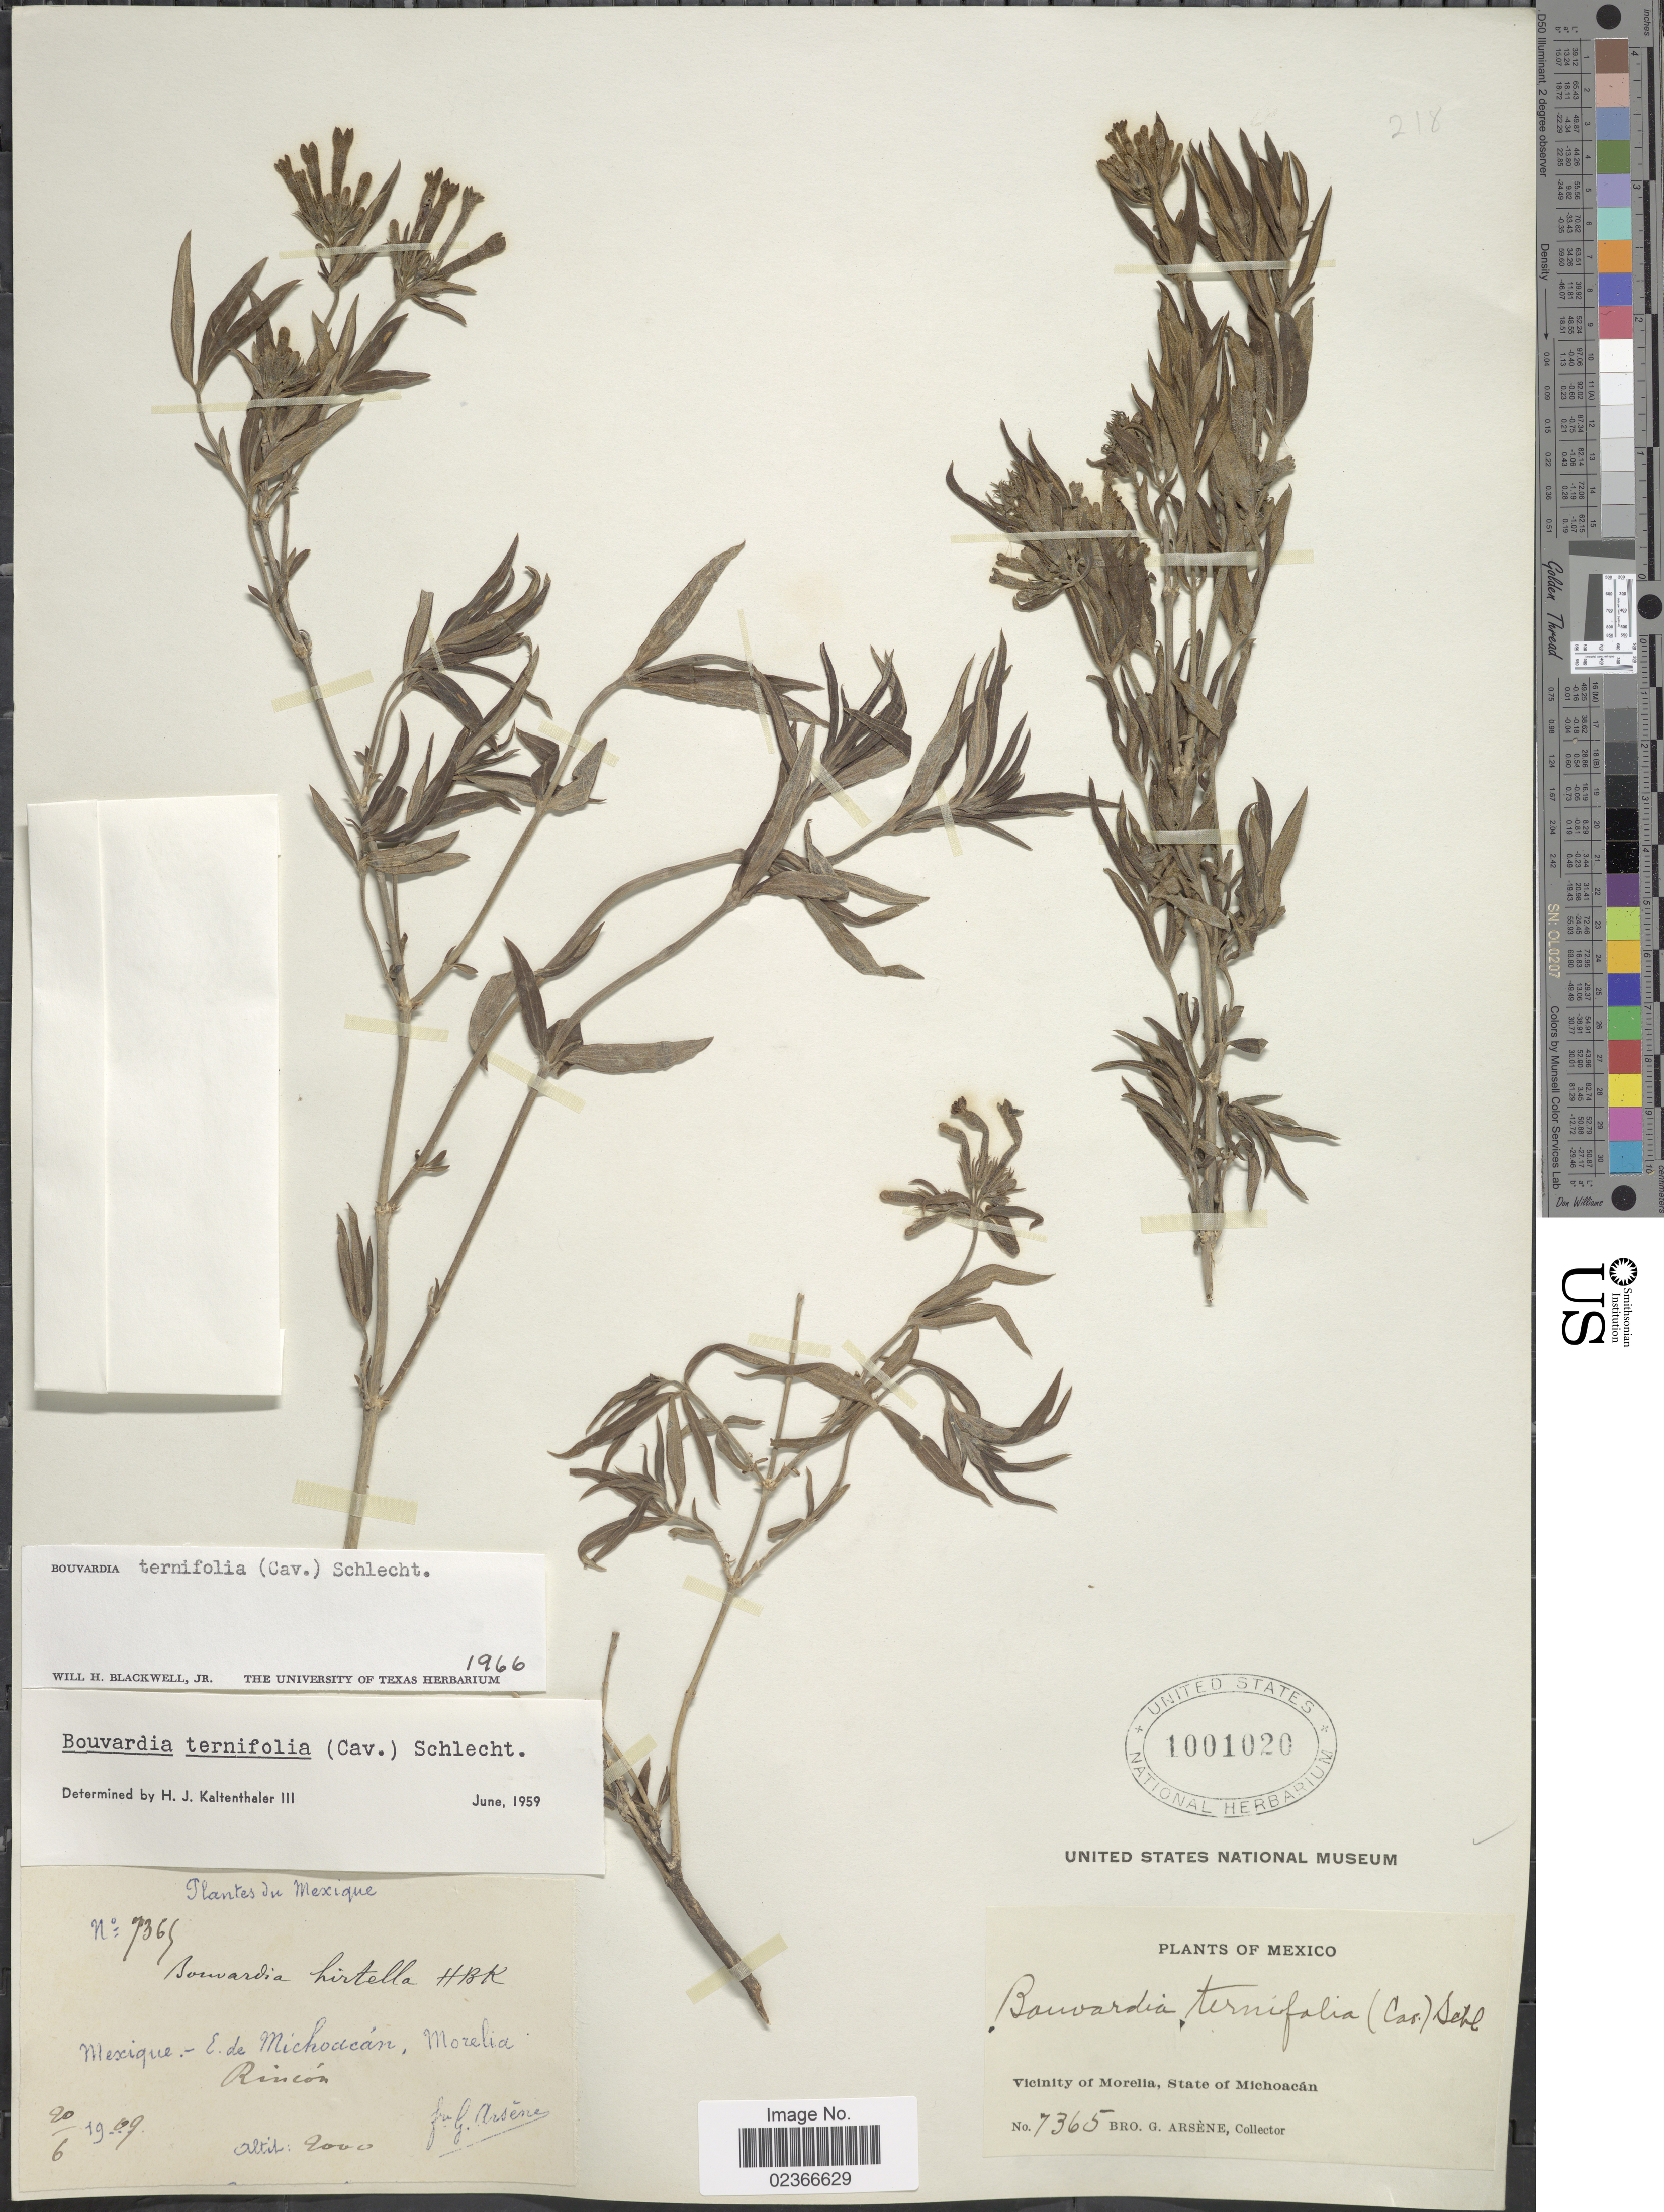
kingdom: Plantae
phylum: Tracheophyta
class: Magnoliopsida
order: Gentianales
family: Rubiaceae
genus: Bouvardia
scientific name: Bouvardia ternifolia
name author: (Cav.) Schltdl.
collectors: Bro. G. Arsène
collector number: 7365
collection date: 1909-06-20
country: Mexico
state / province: Michoacán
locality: E. de Michoacan, Morelia. Rincon. Vicinity of Morelia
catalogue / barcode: US 1001020